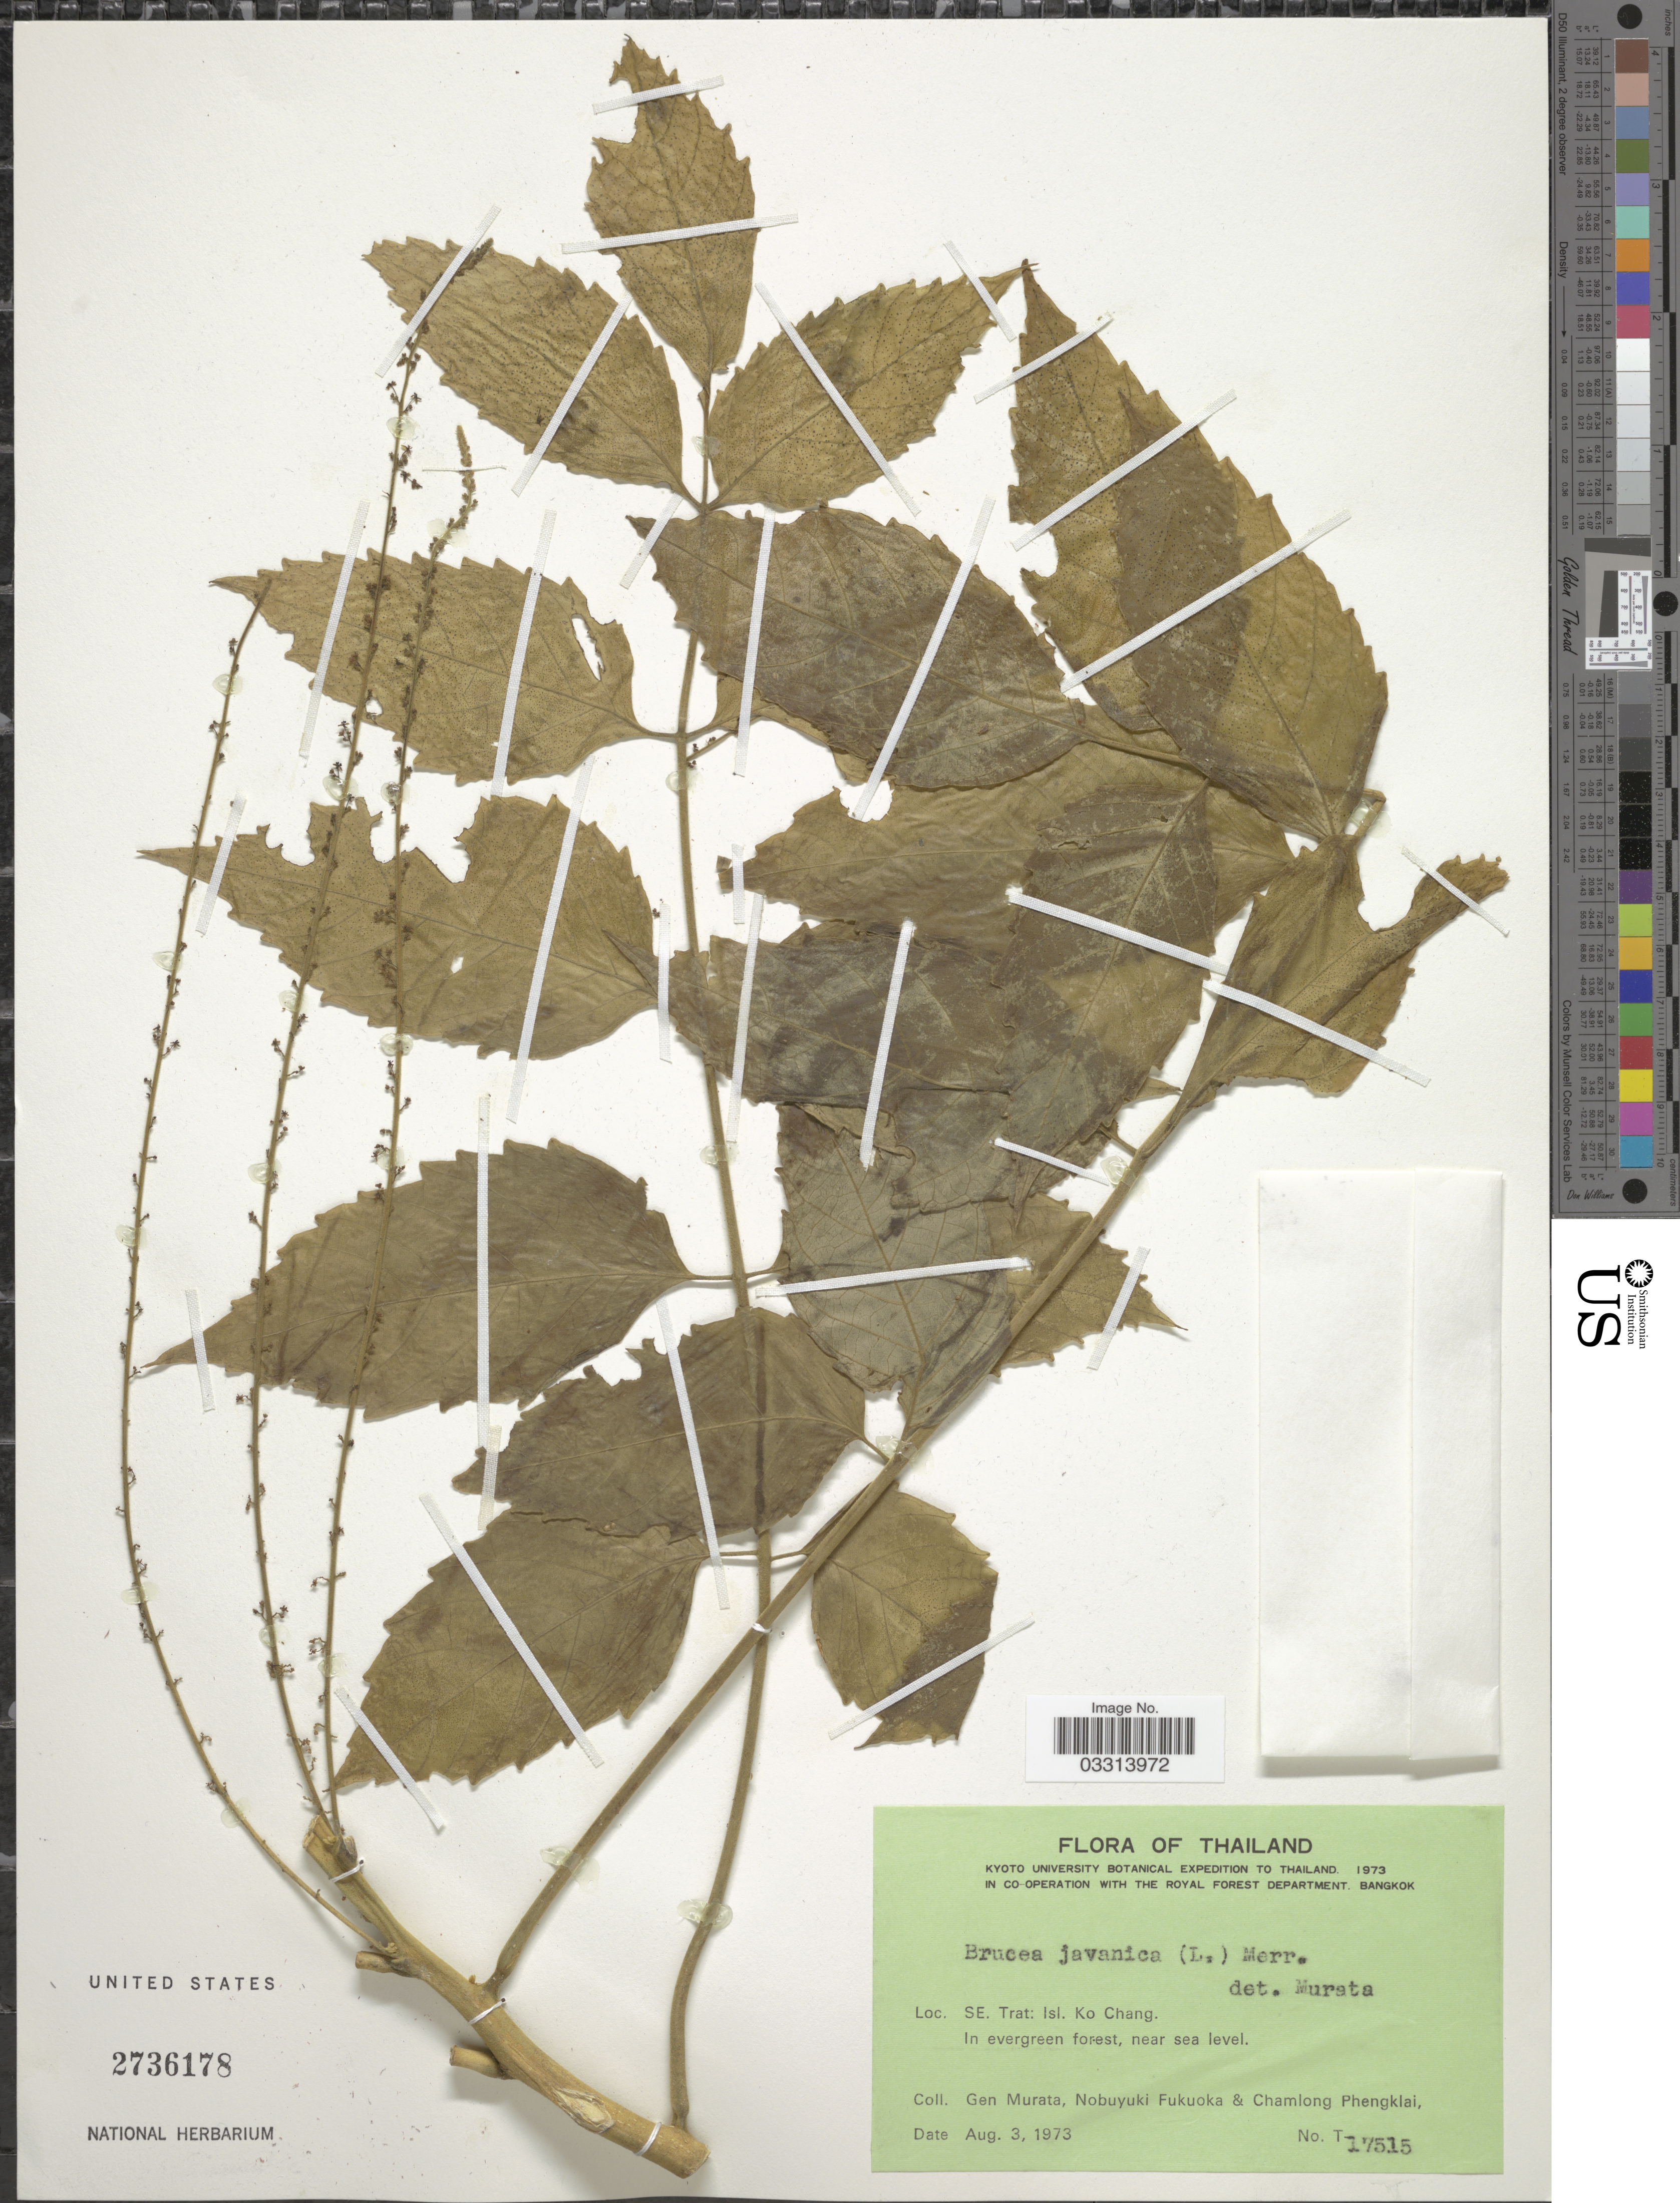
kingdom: Plantae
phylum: Tracheophyta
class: Magnoliopsida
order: Sapindales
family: Simaroubaceae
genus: Brucea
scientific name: Brucea javanica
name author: (L.) Merr.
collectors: G. Murata, N. Fukuoka & C. Phengklai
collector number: T17515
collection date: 1973-08-03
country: Thailand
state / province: Trat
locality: SE. Trat: Isl. Ko Chang.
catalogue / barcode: US 2736178